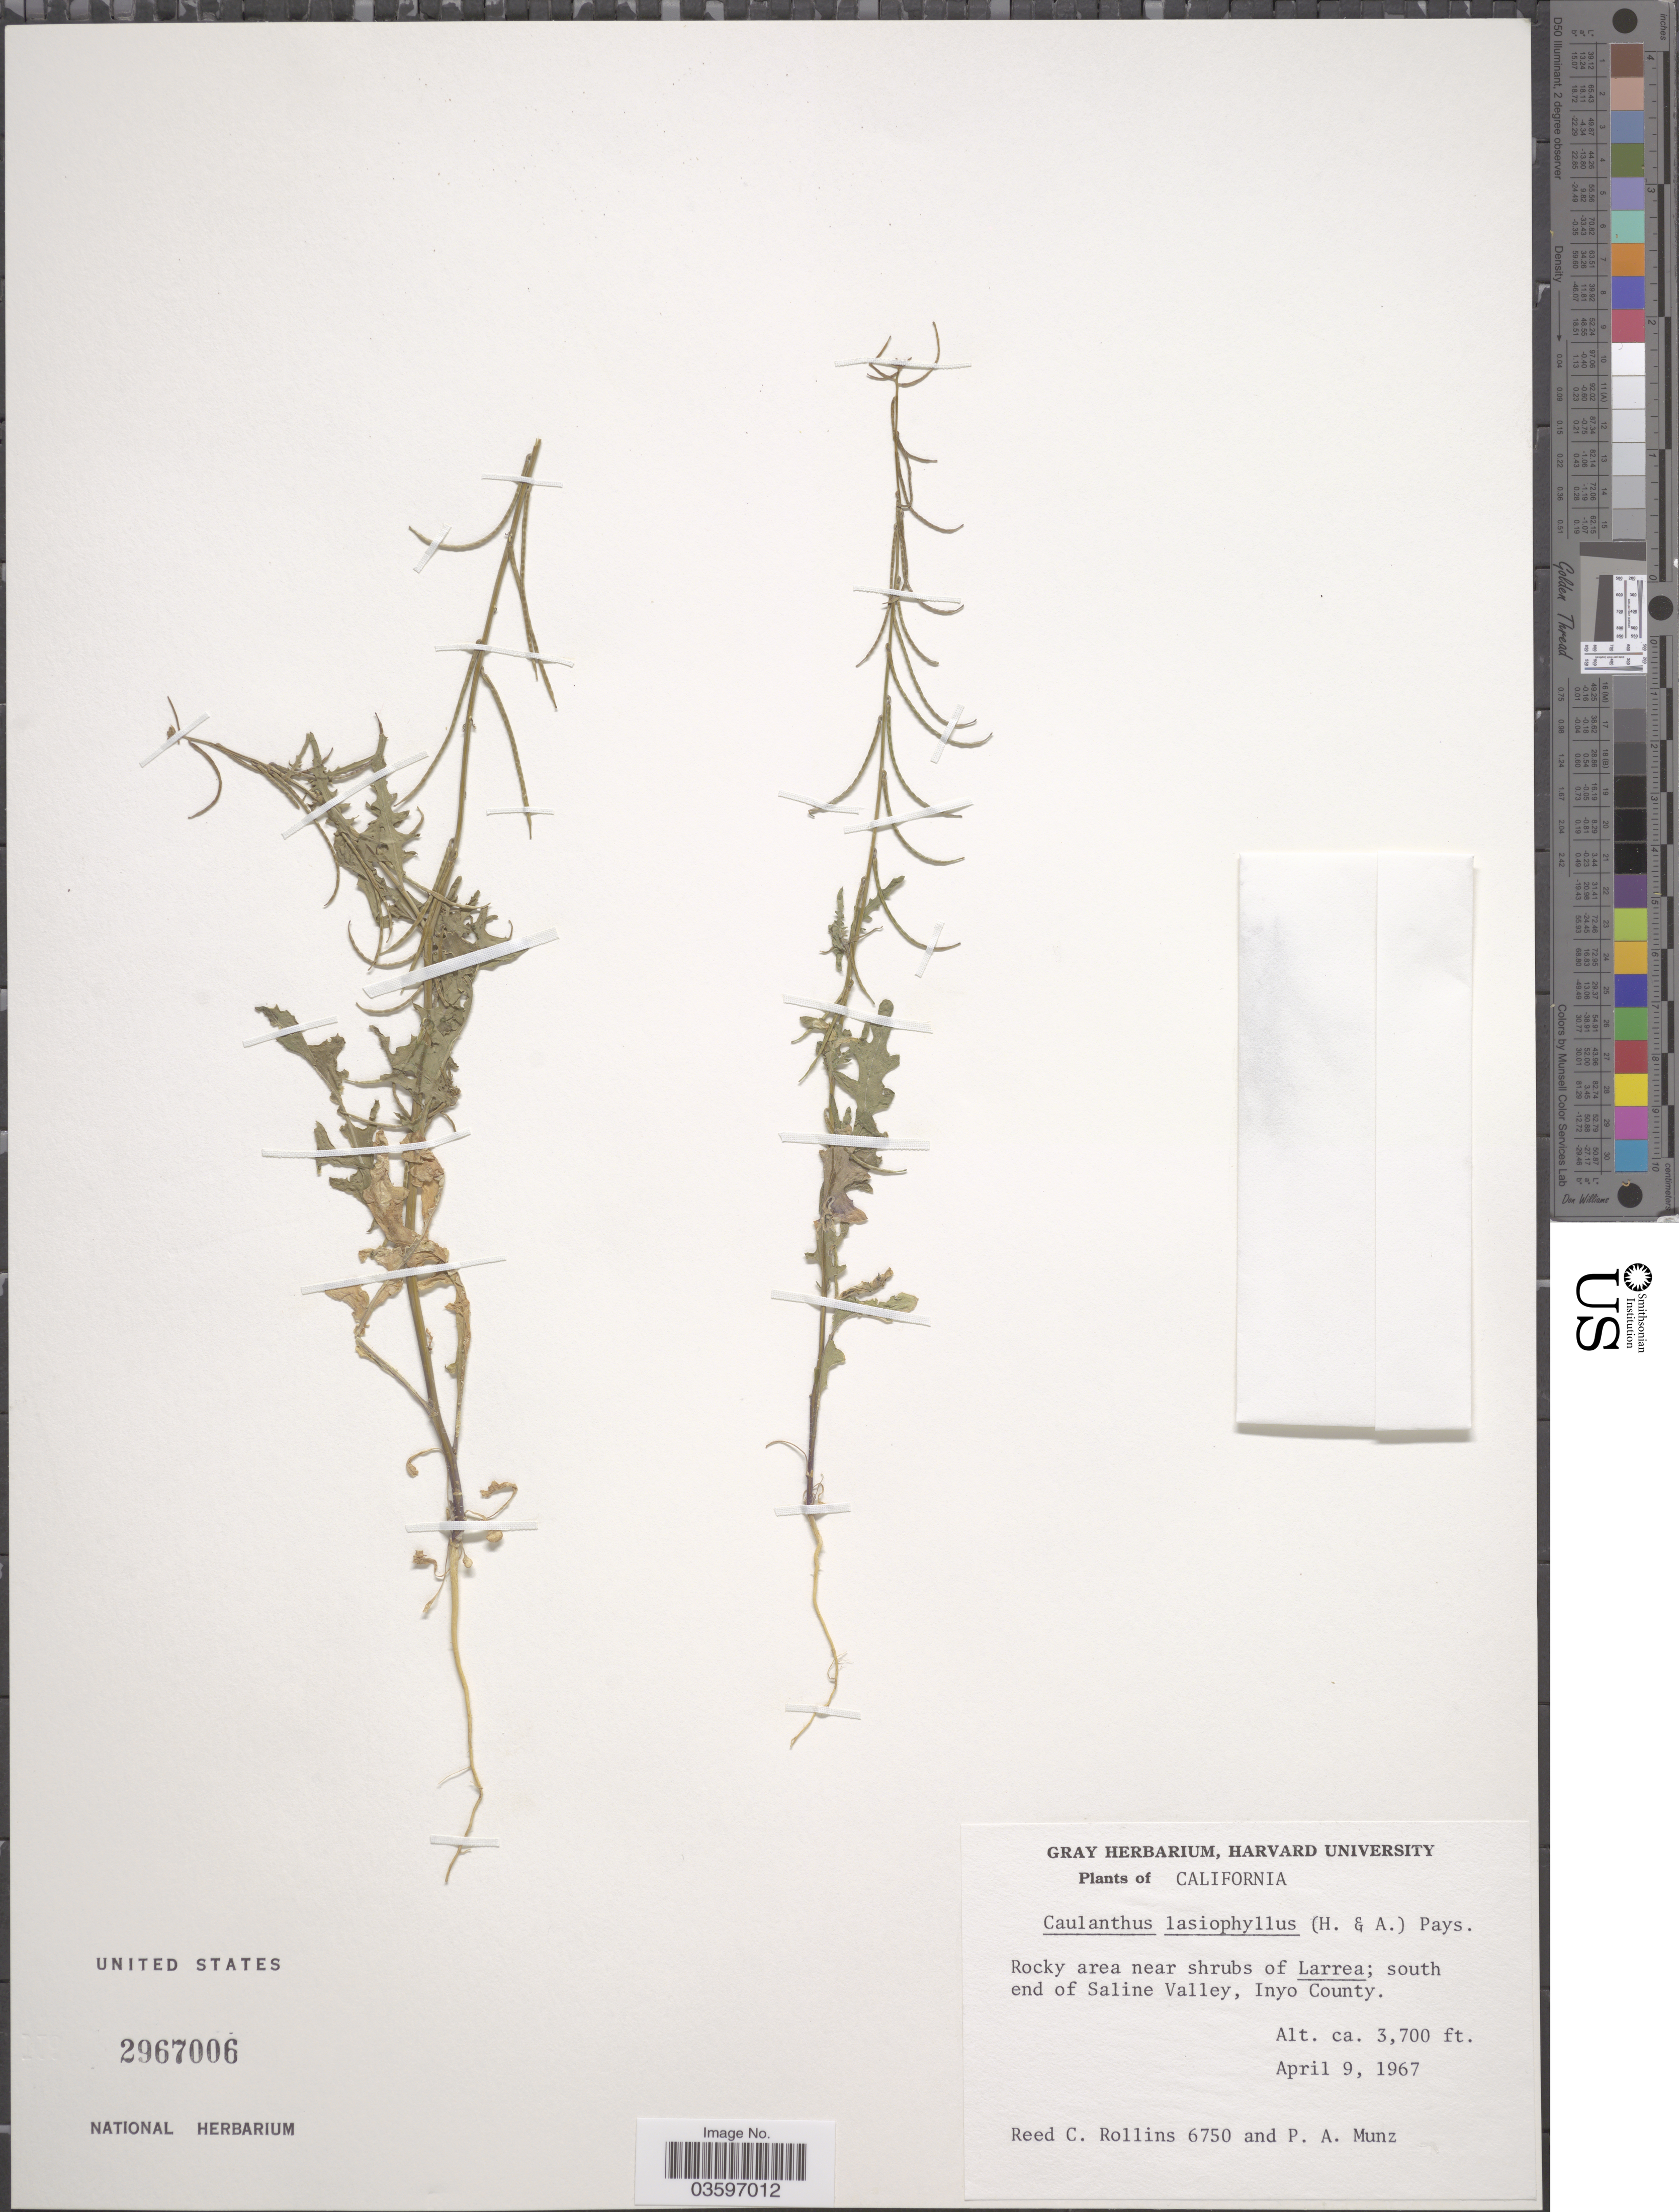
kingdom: Plantae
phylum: Tracheophyta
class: Magnoliopsida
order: Brassicales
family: Brassicaceae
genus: Caulanthus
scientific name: Caulanthus lasiophyllus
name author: (Hook. & Arn.) Payson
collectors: R. C. Rollins & P. A. Munz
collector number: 6750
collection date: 1967-04-09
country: United States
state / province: California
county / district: Inyo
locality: Rocky area near shrubs of Larrea; south end of Saline Valley, Inyo County.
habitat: rocky area near shrubs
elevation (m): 1128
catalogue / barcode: US 2967006